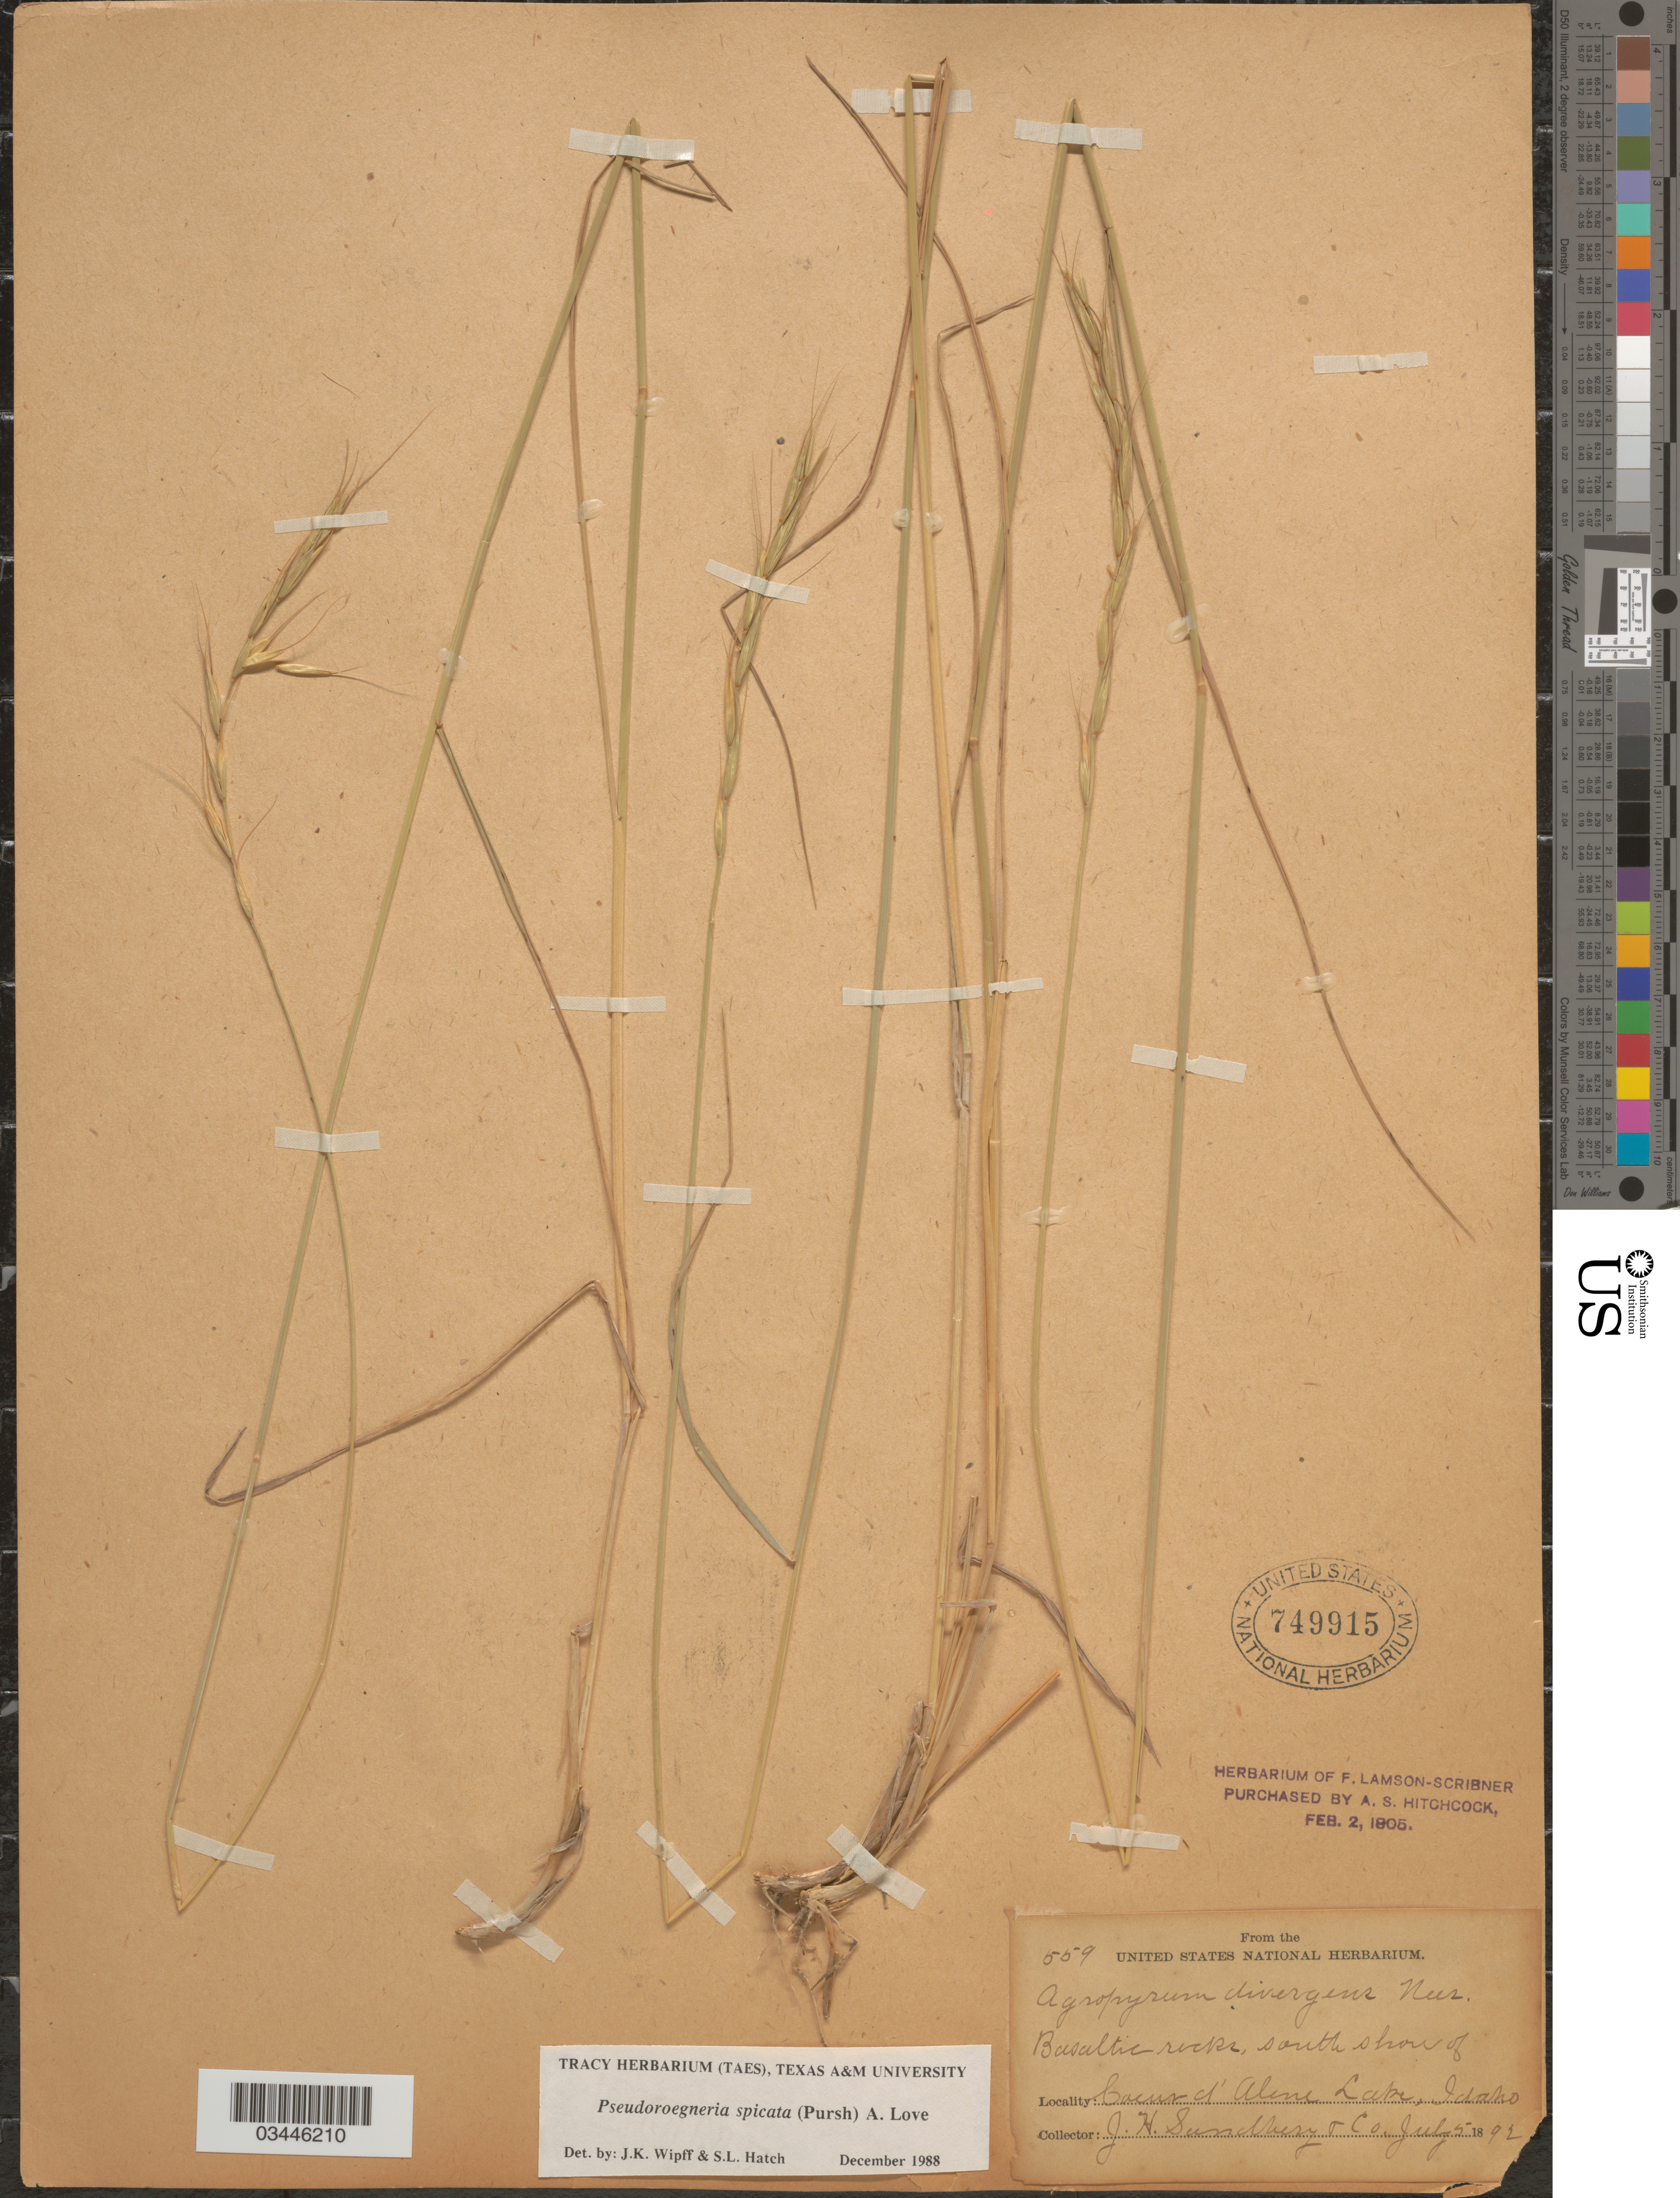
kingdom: Plantae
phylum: Tracheophyta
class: Liliopsida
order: Poales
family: Poaceae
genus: Pseudoroegneria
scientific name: Pseudoroegneria spicata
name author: (Pursh) Á. Löve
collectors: J. H. Sandberg & Co.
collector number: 559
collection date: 1892-07-05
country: United States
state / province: Idaho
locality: Basaltic rocks, south shore of Coeur d' Alene Lake.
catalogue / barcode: US 749915